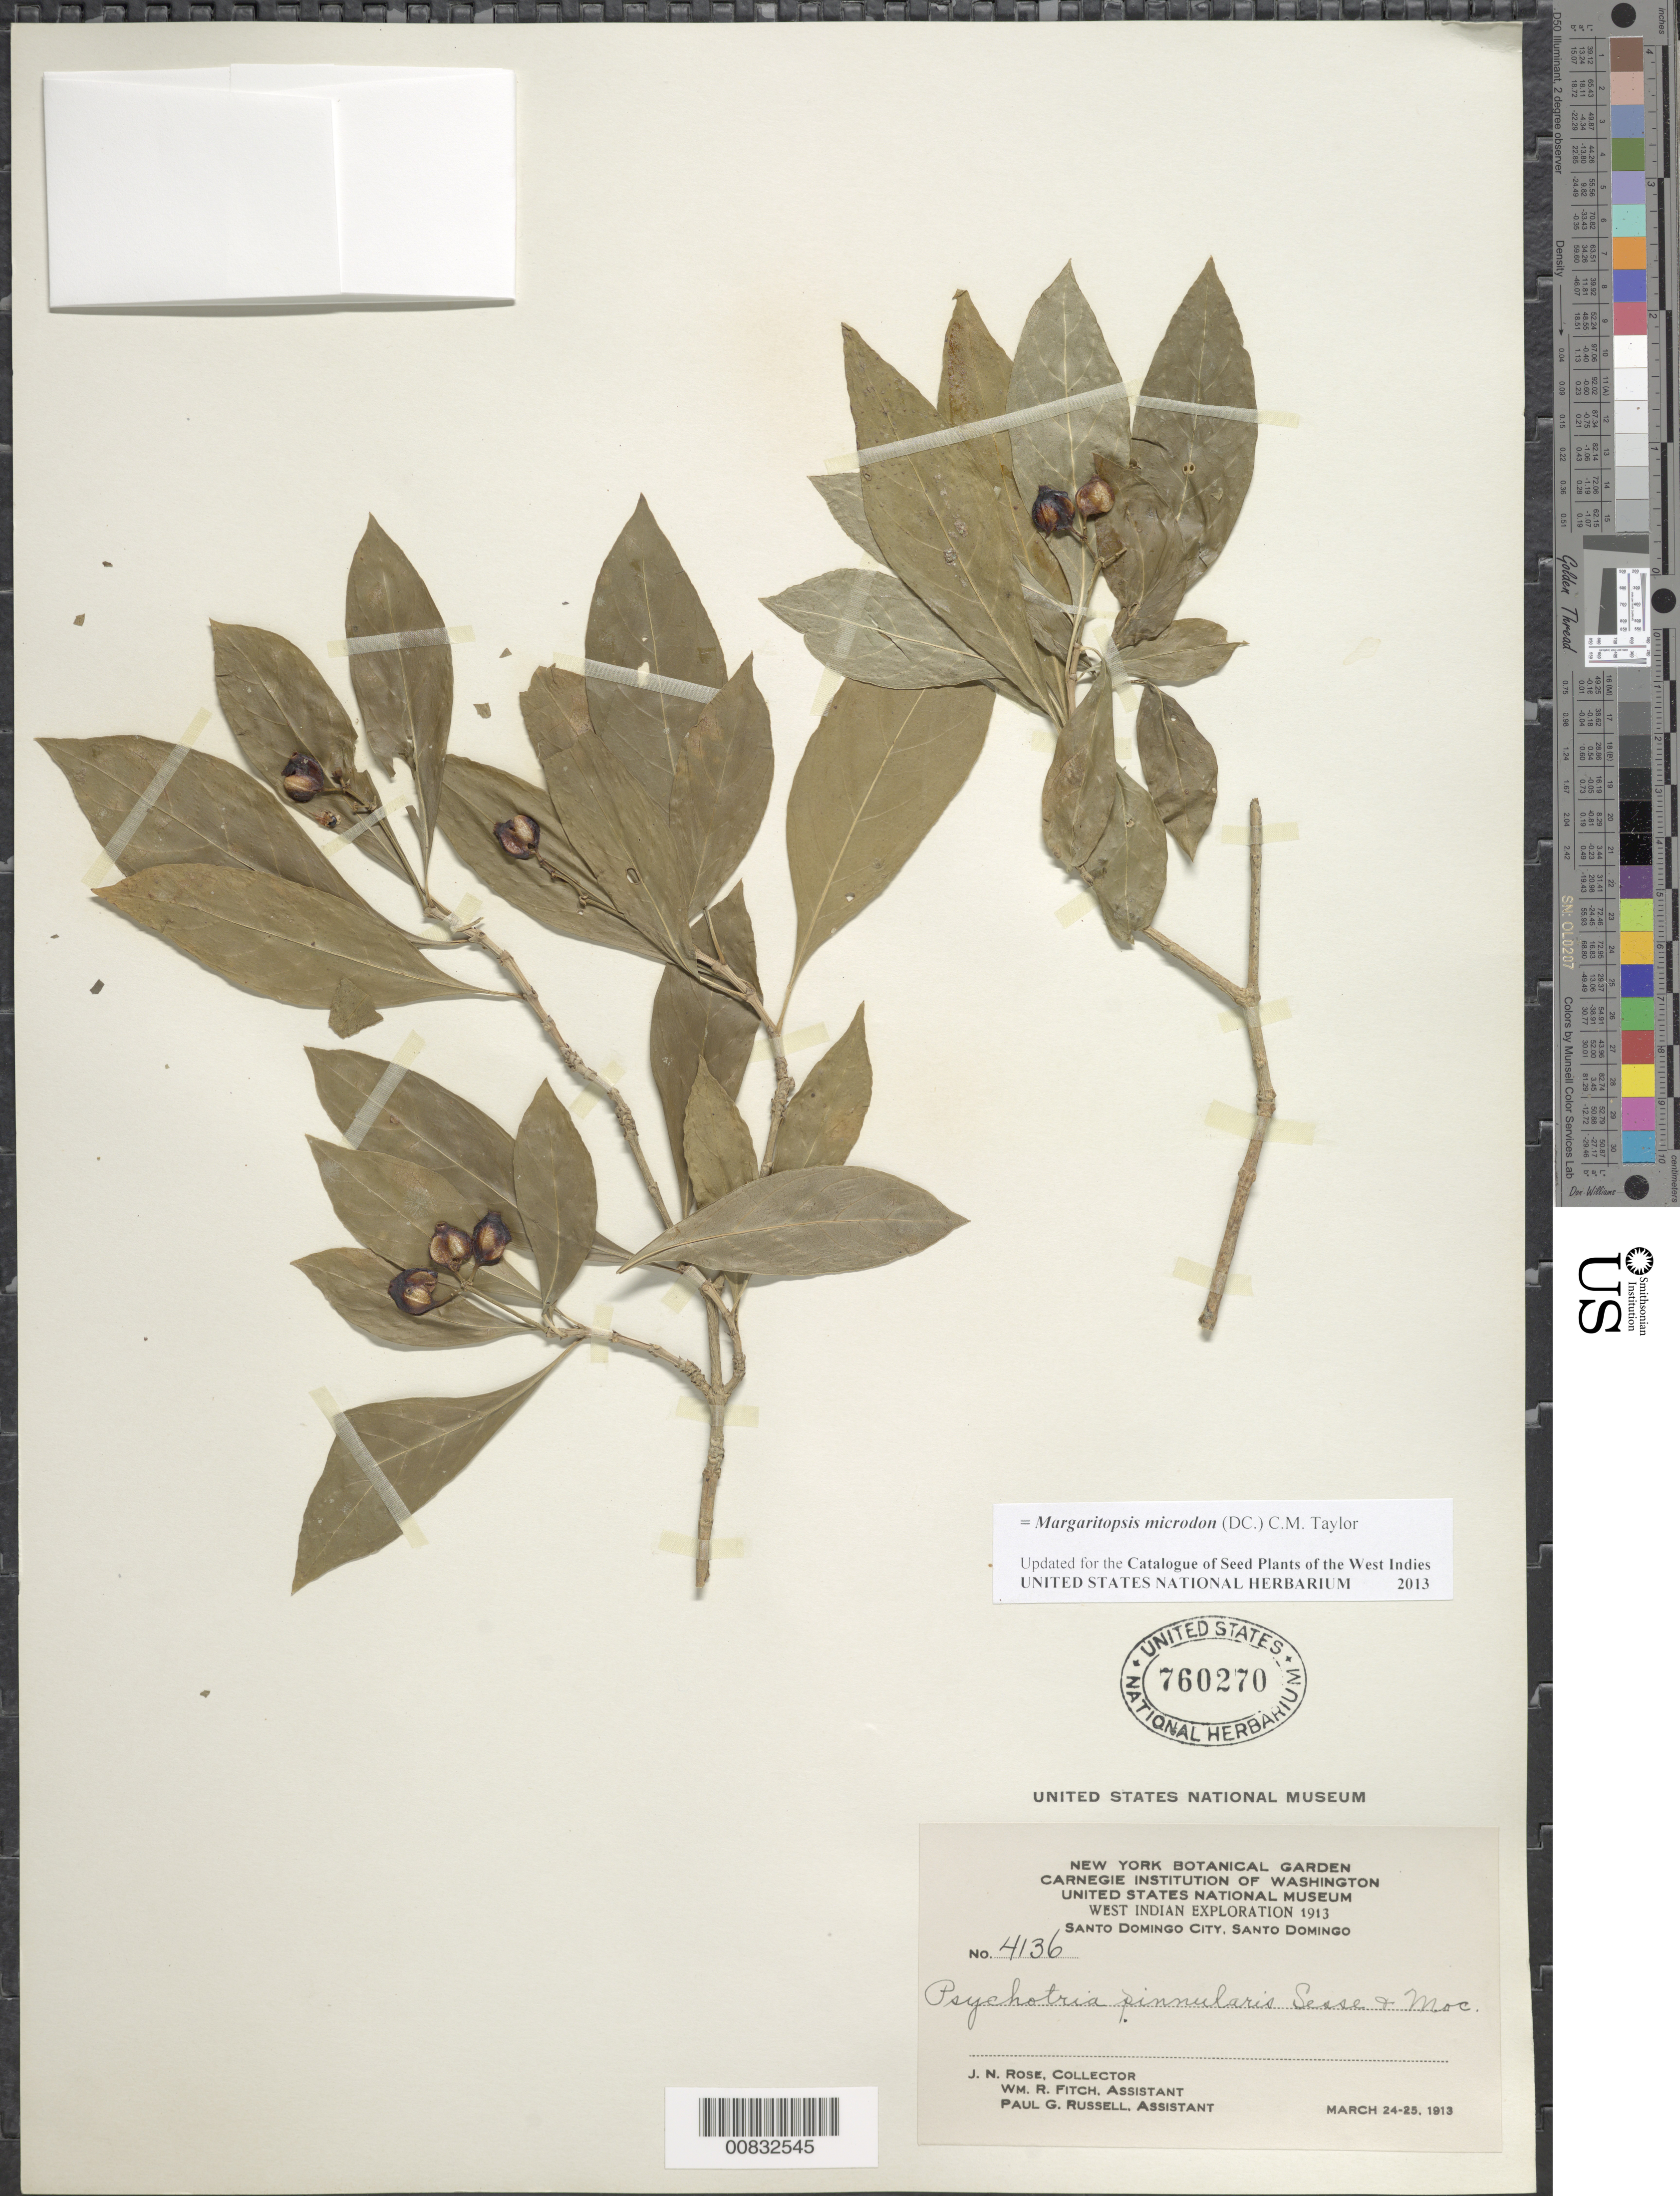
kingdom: Plantae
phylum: Tracheophyta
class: Magnoliopsida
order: Gentianales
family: Rubiaceae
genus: Margaritopsis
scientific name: Margaritopsis microdon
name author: (DC.) C.M. Taylor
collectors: J. N. Rose, W. R. Fitch & P. G. Russell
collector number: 4136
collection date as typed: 24 Mar 1913 to 25 Mar 1913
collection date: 1913-03-24/1913-03-25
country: Dominican Republic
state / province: Distrito Nacional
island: Hispaniola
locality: Santo Domingo City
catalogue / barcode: US 760270